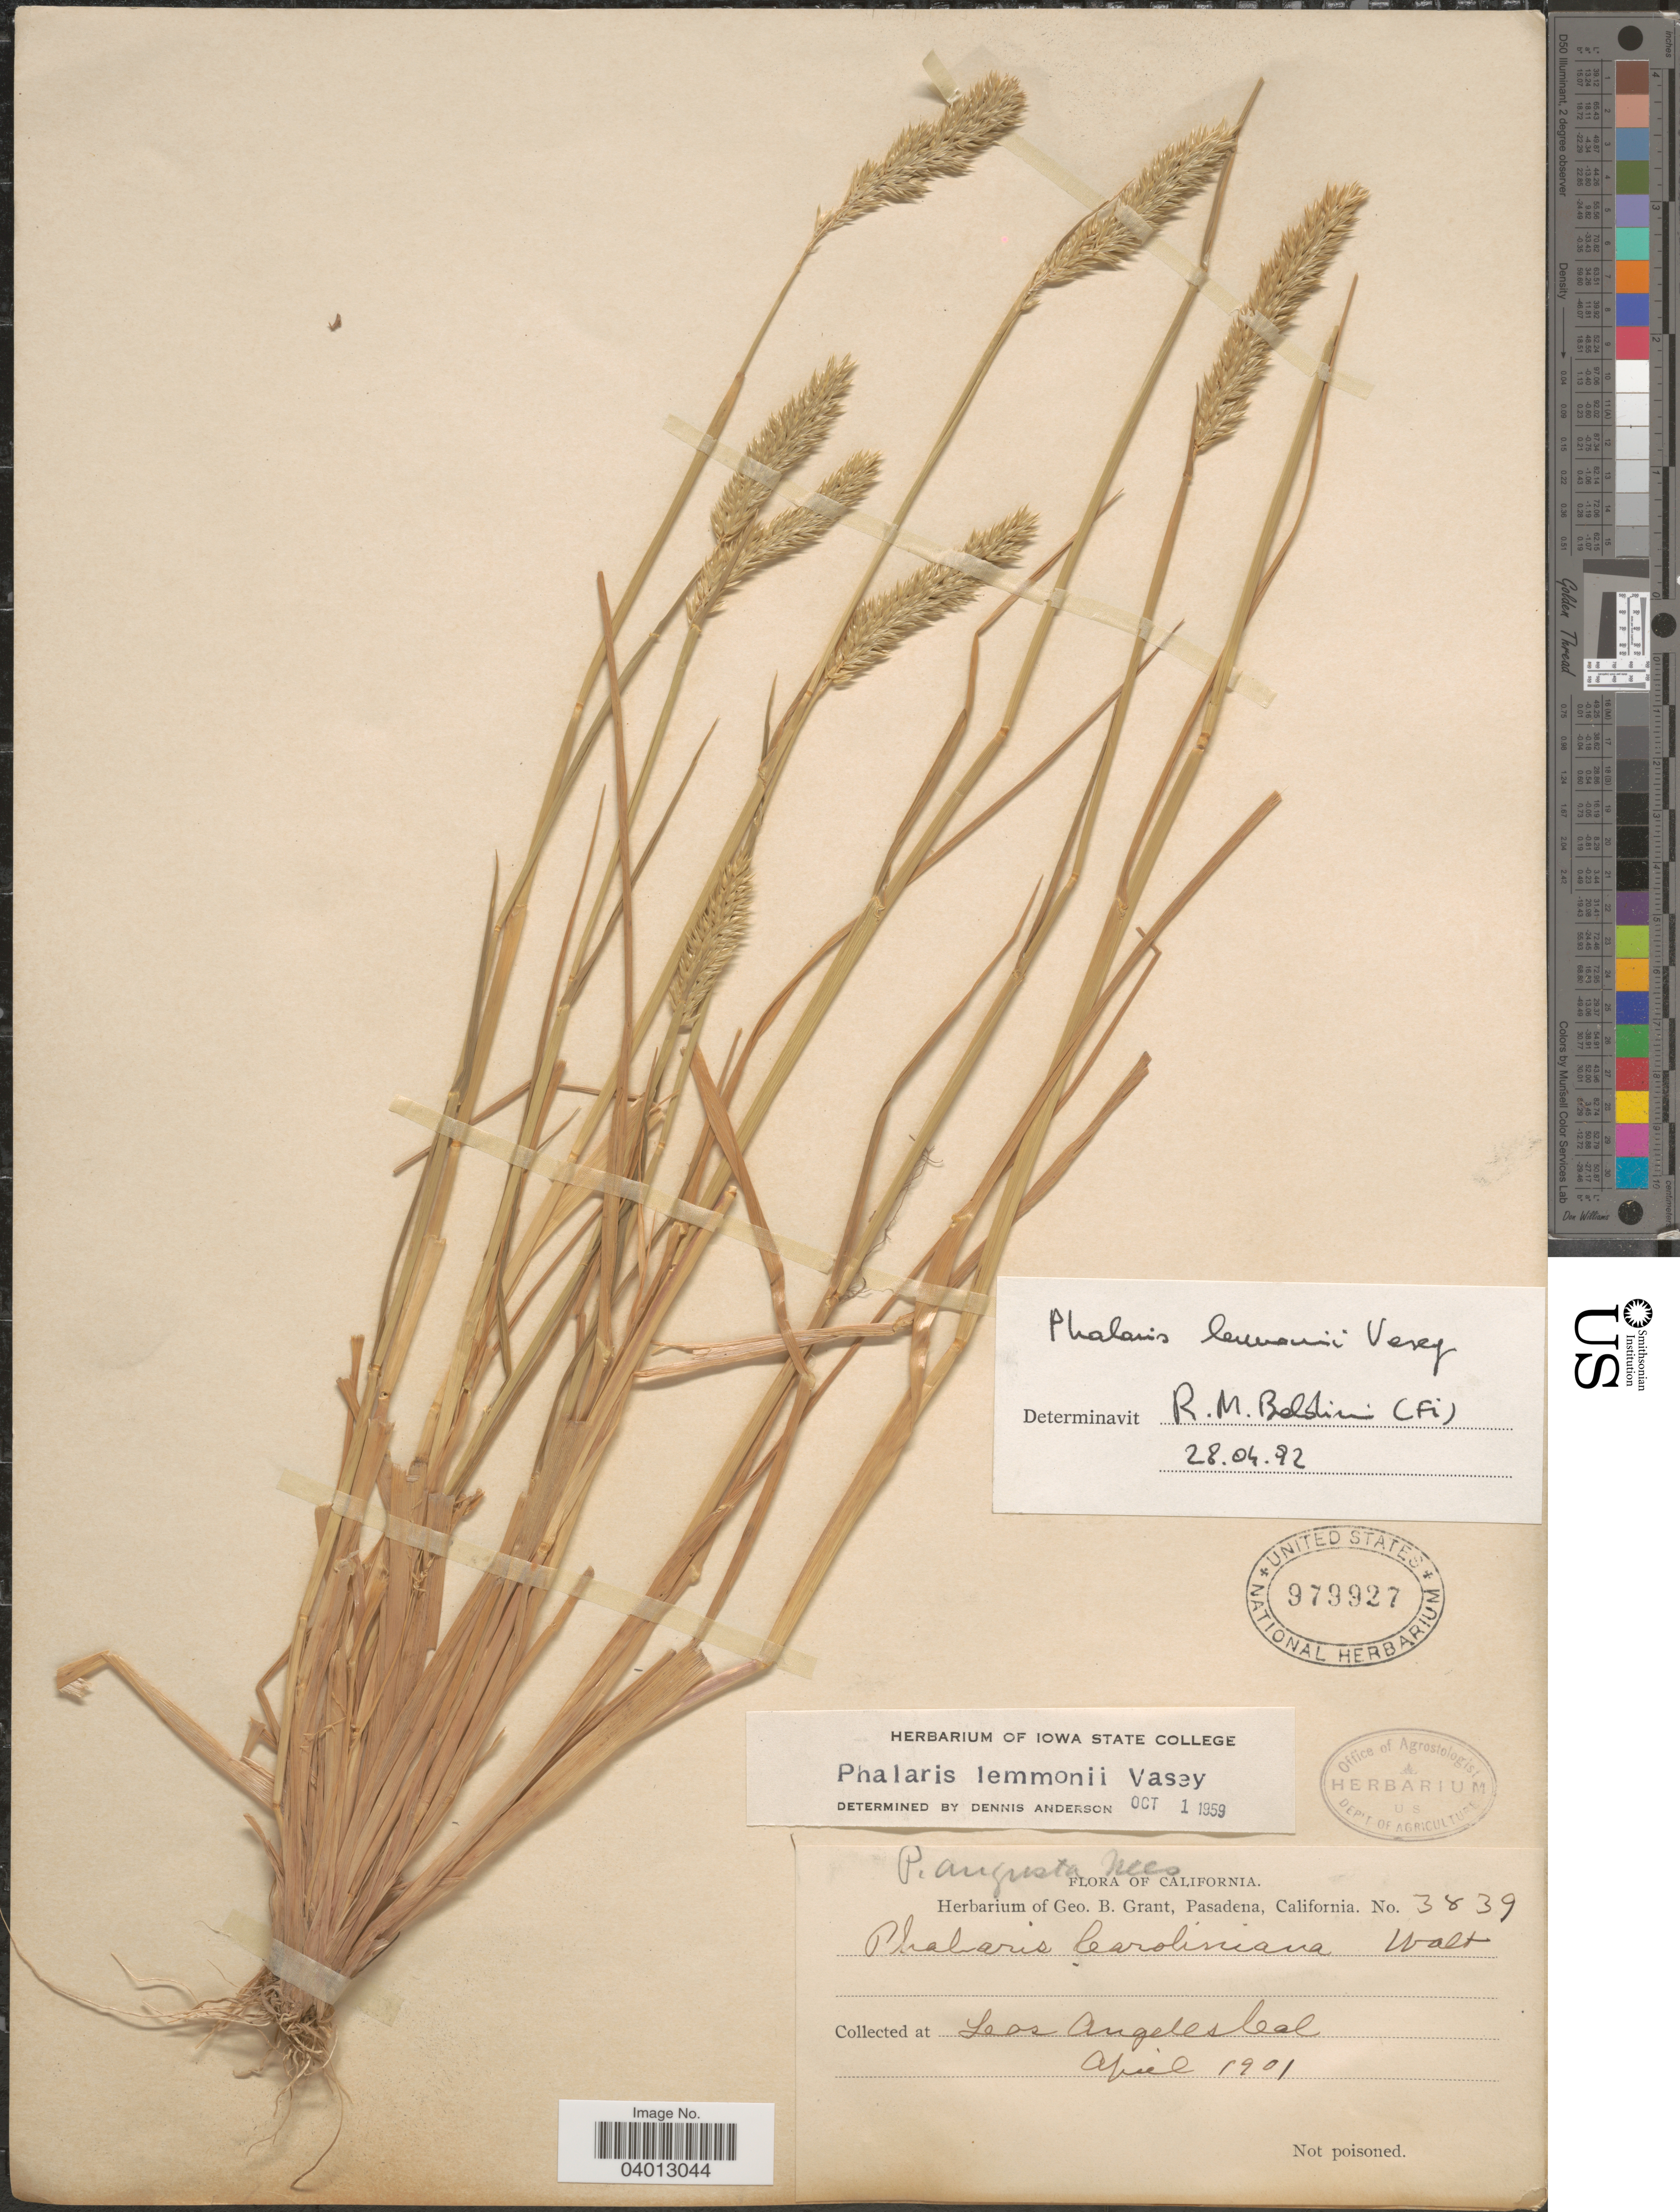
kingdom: Plantae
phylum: Tracheophyta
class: Liliopsida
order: Poales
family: Poaceae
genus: Phalaris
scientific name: Phalaris lemmonii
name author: Vasey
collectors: ex herb. Geo. B. Grant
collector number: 3839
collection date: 1901-04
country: United States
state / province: California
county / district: Los Angeles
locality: Los Angeles.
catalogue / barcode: US 979927